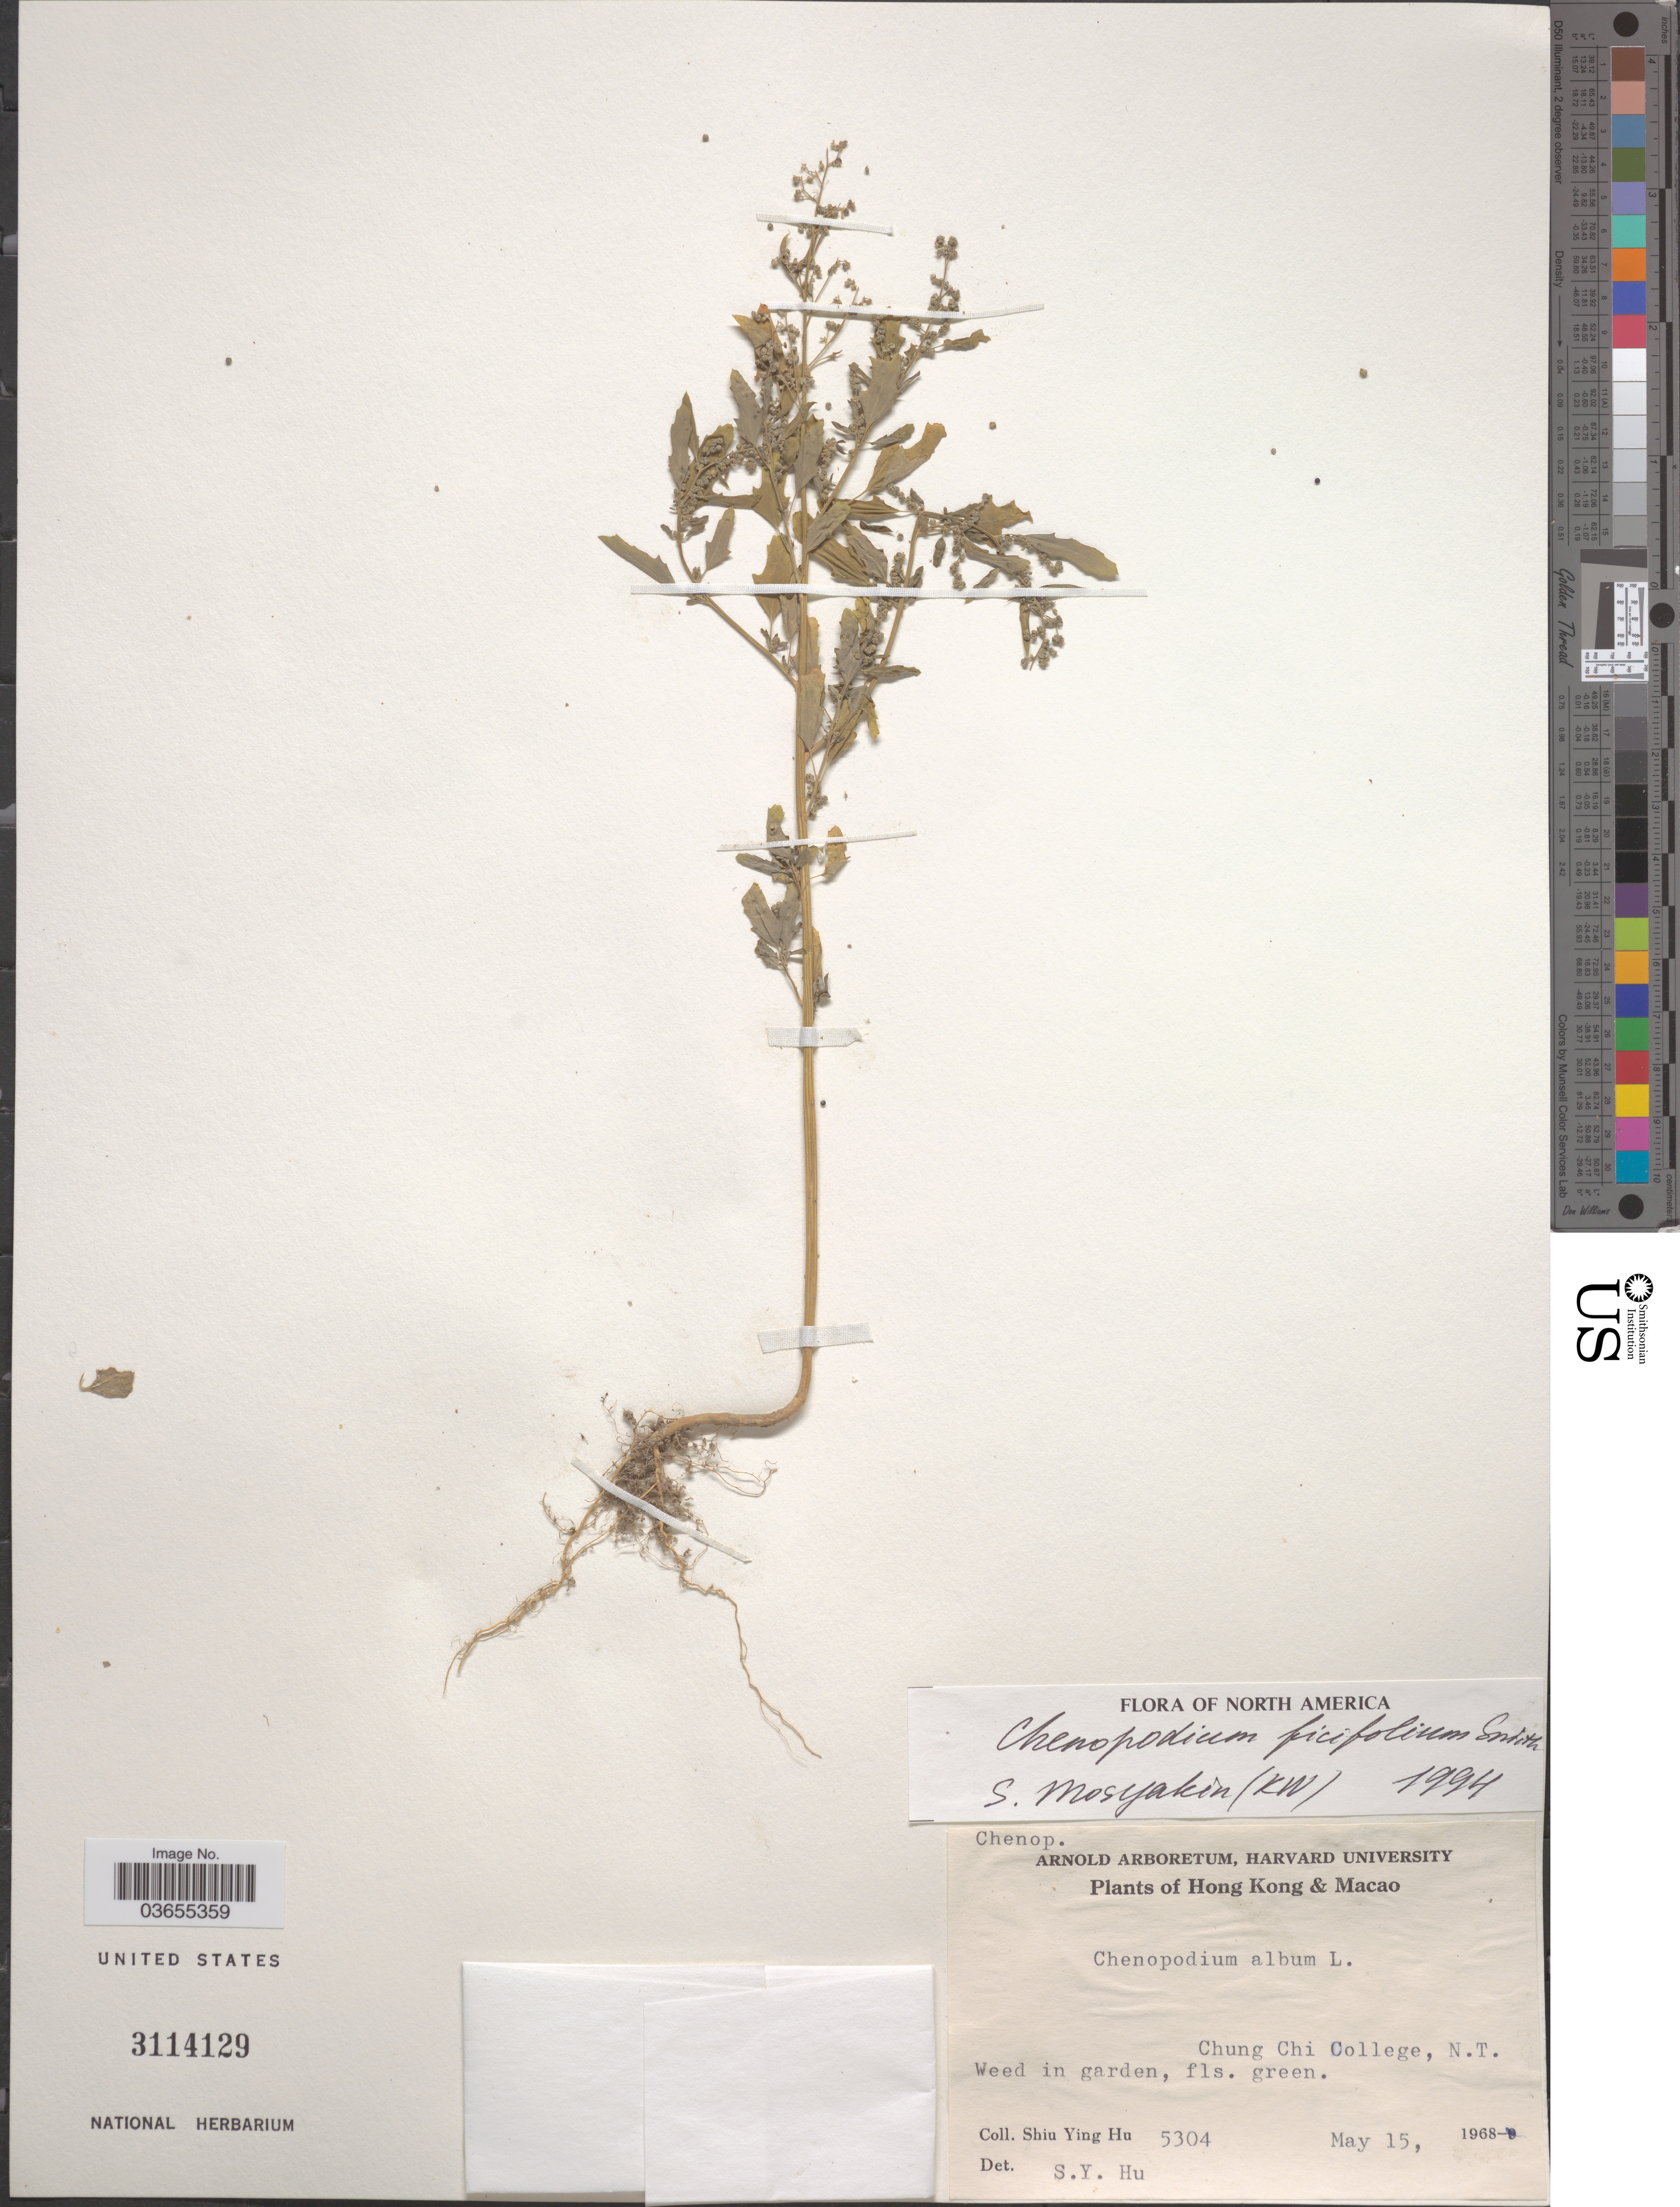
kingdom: Plantae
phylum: Tracheophyta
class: Magnoliopsida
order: Caryophyllales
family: Amaranthaceae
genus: Chenopodium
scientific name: Chenopodium ficifolium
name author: Sm.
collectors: S. Y. Hu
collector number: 5304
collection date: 1968-05-15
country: China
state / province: Hong Kong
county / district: New Territories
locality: Hong Kong & Macao. Chung Chi College, N. T.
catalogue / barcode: US 3114129